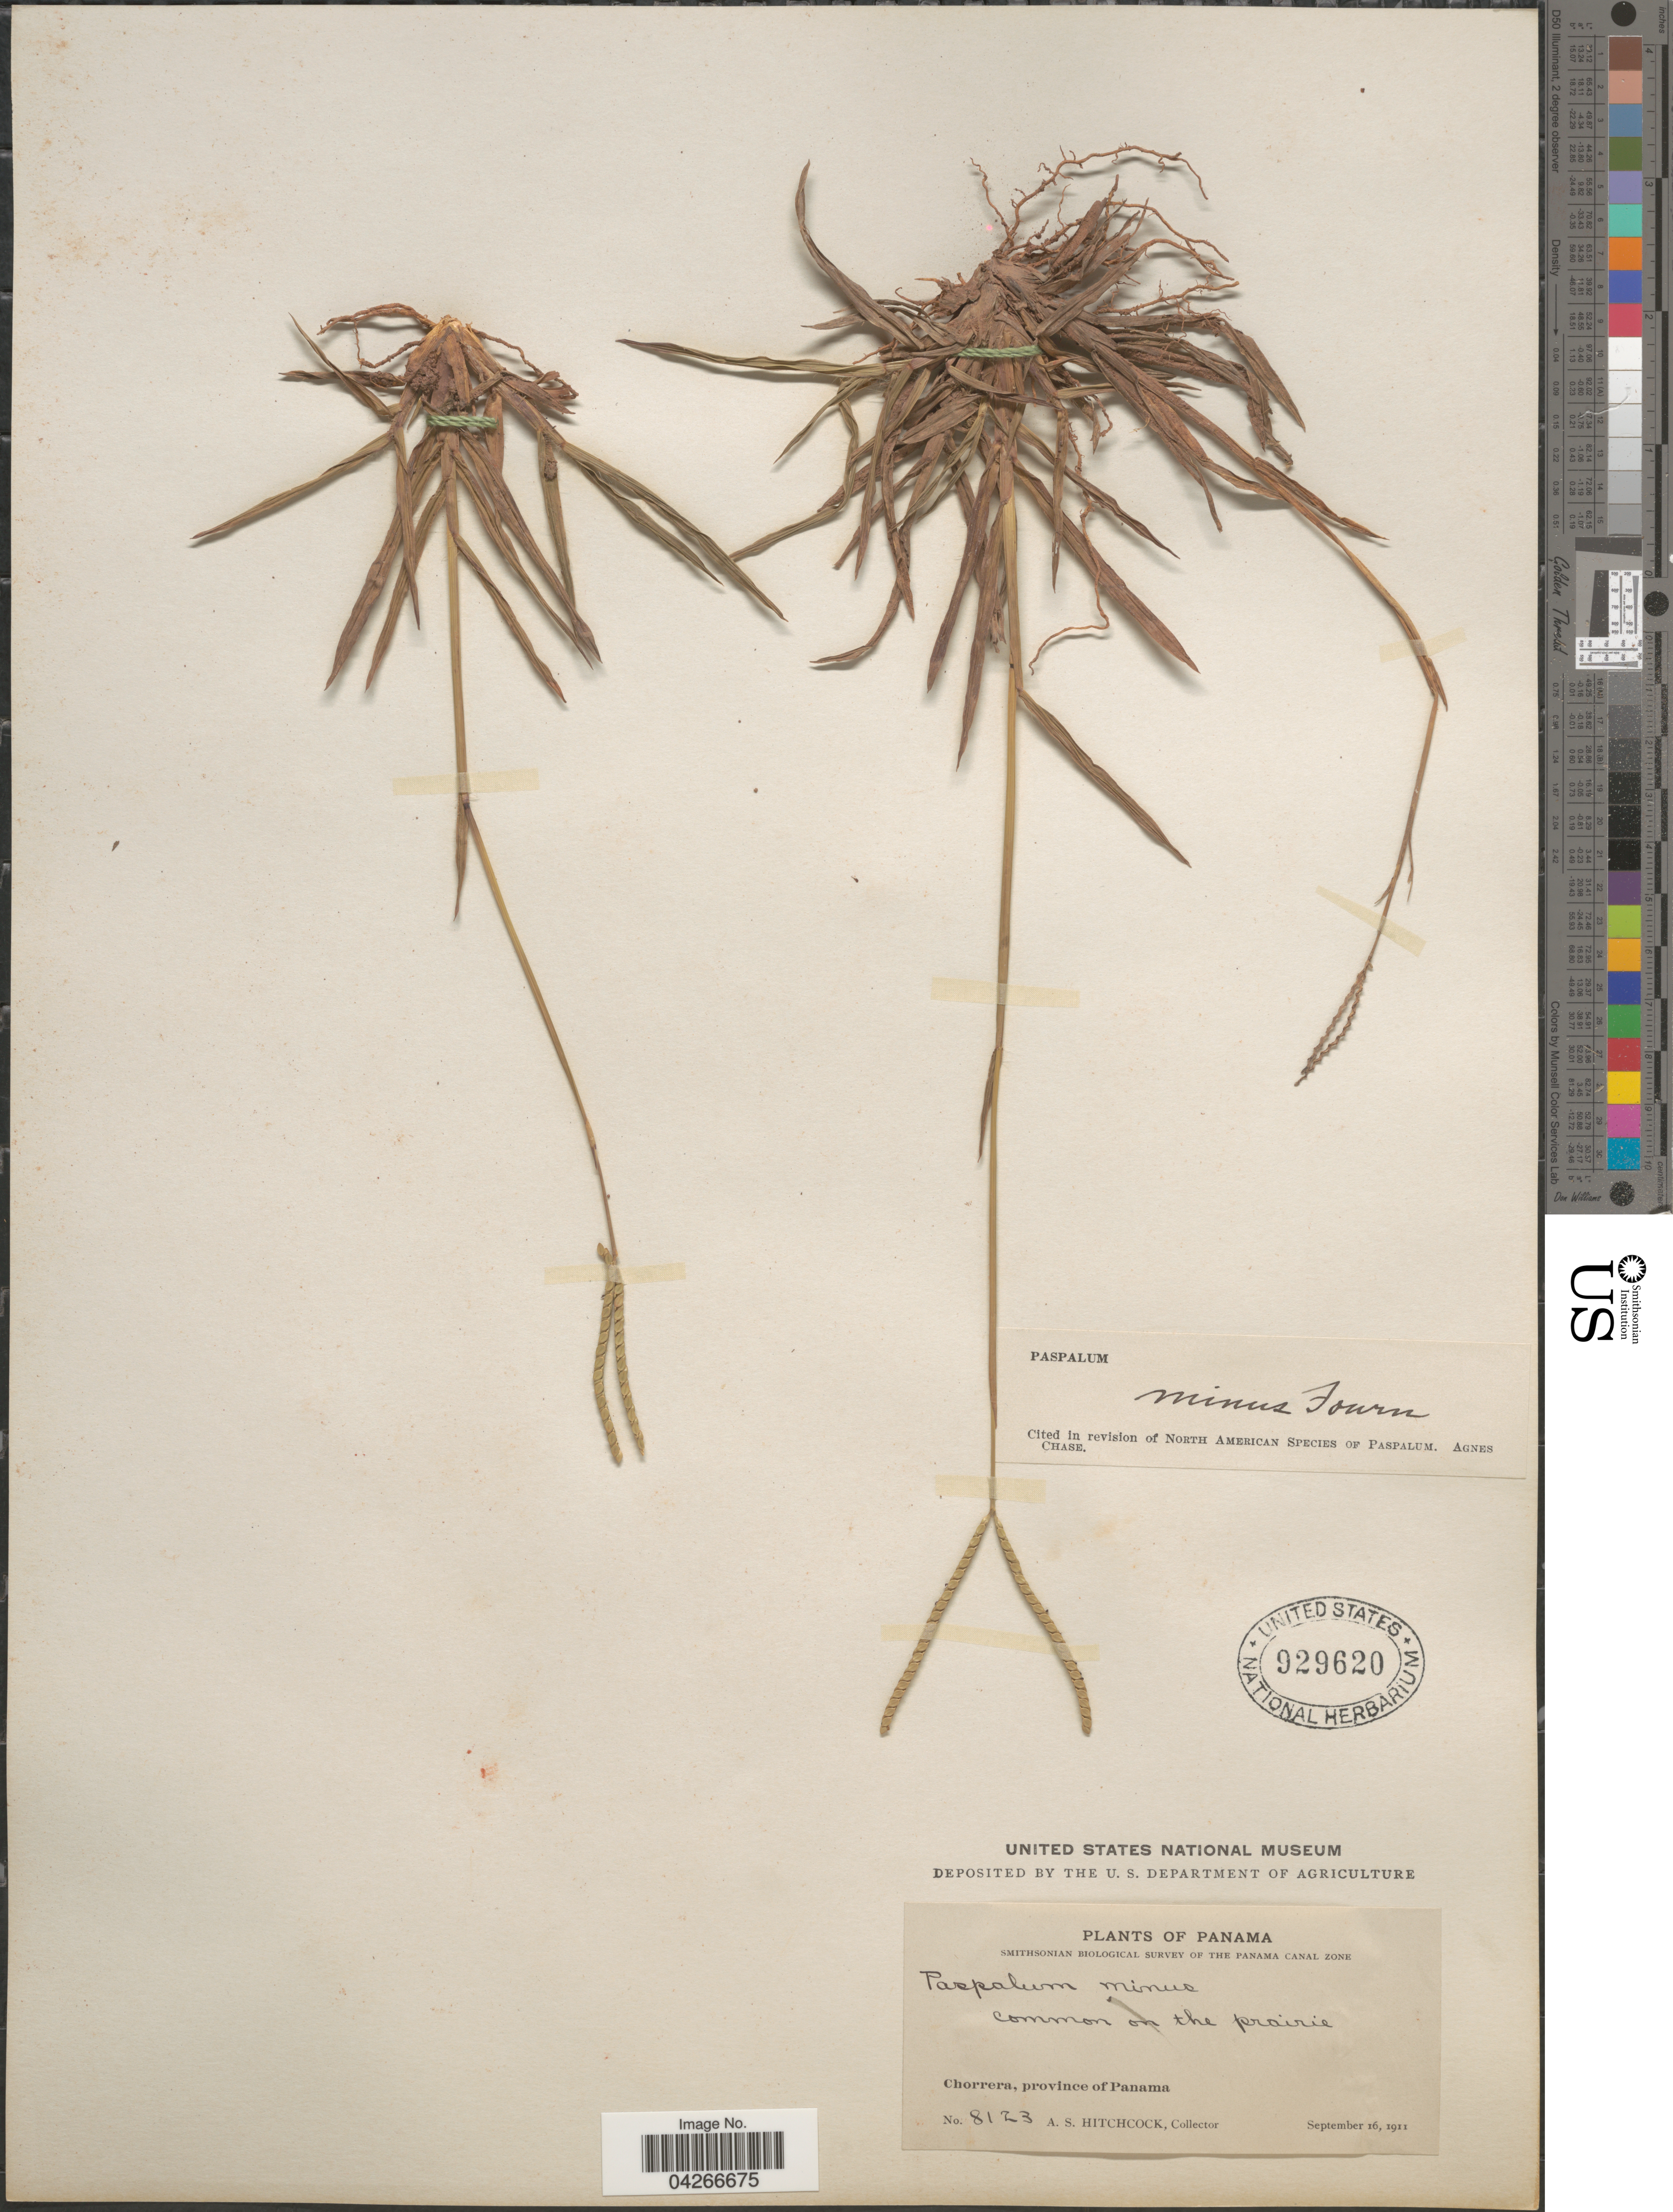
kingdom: Plantae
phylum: Tracheophyta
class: Liliopsida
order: Poales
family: Poaceae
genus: Paspalum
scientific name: Paspalum minus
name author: E. Fourn.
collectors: A. S. Hitchcock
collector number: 8123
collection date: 1911-09-16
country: Panama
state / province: Panamá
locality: Smithsonian Biological Survey of the Panama Canal Zone. Chorrera.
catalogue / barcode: US 929620